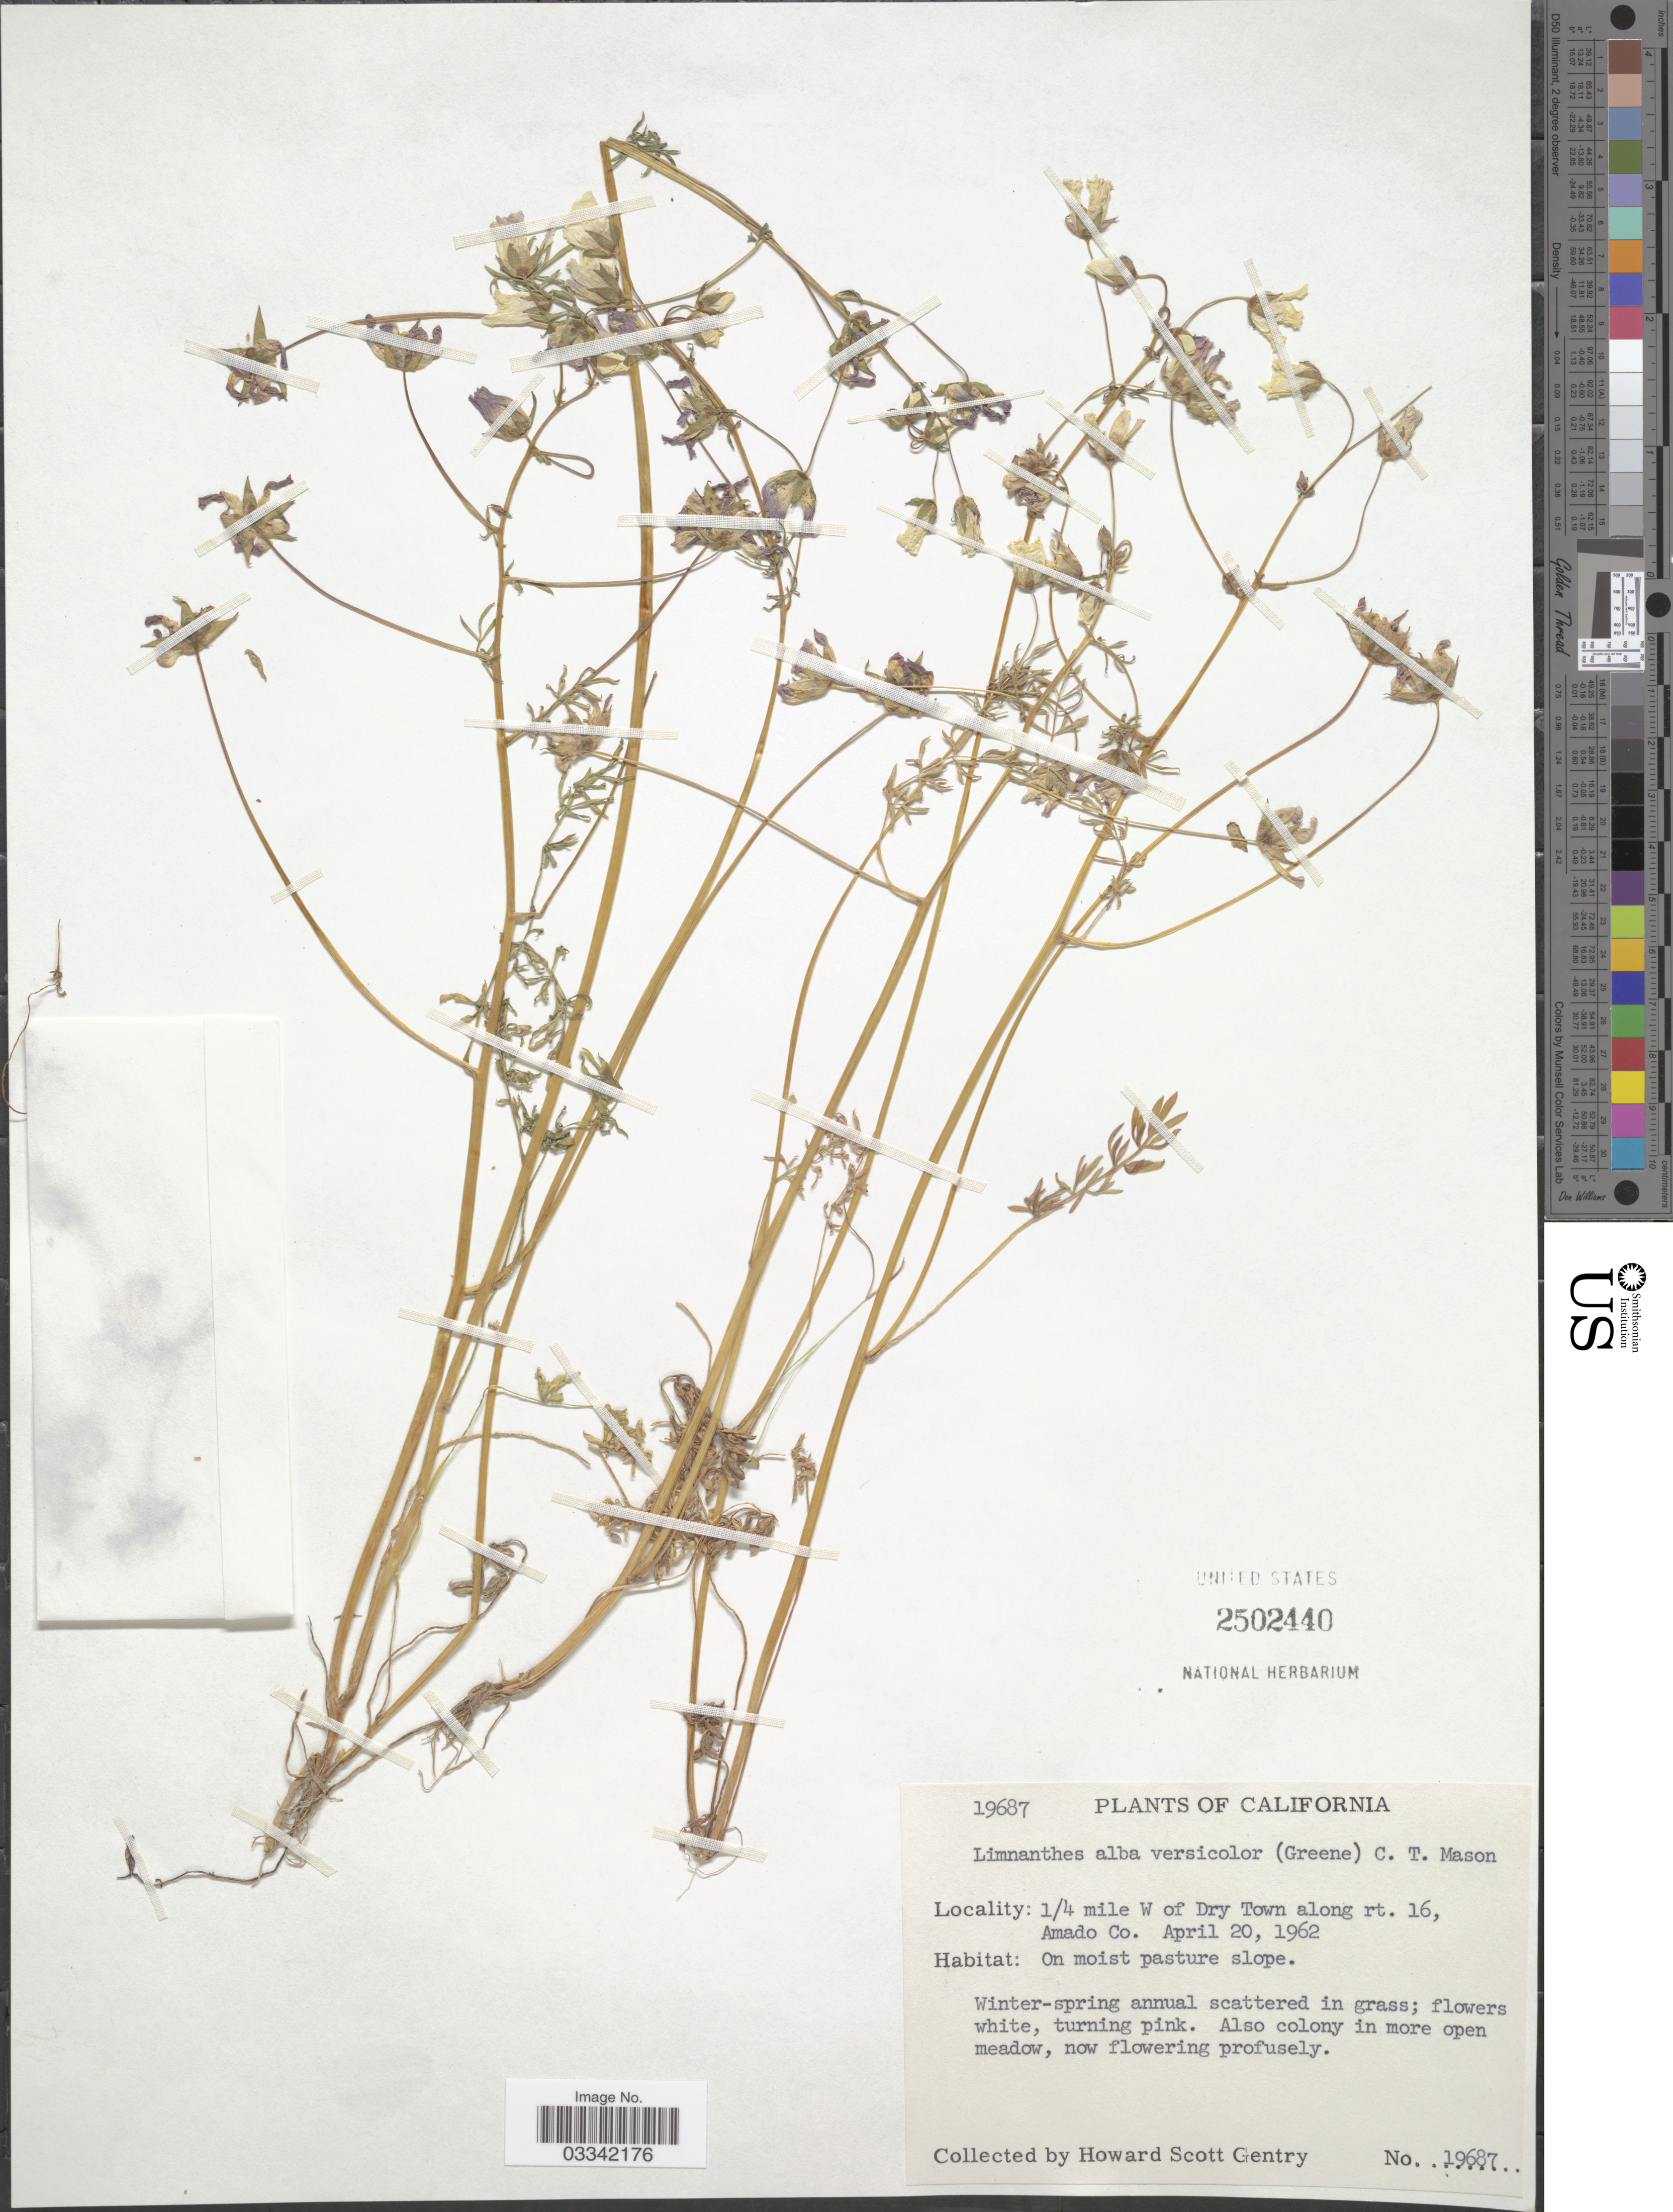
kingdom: Plantae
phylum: Tracheophyta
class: Magnoliopsida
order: Brassicales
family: Limnanthaceae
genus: Limnanthes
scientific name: Limnanthes alba var. versicolor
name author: (Greene) C.T. Mason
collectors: H. S. Gentry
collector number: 19687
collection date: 1962-04-20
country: United States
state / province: California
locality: ¼ mile W of Dry Town along rt. 16, Amado Co.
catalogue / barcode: US 2502440